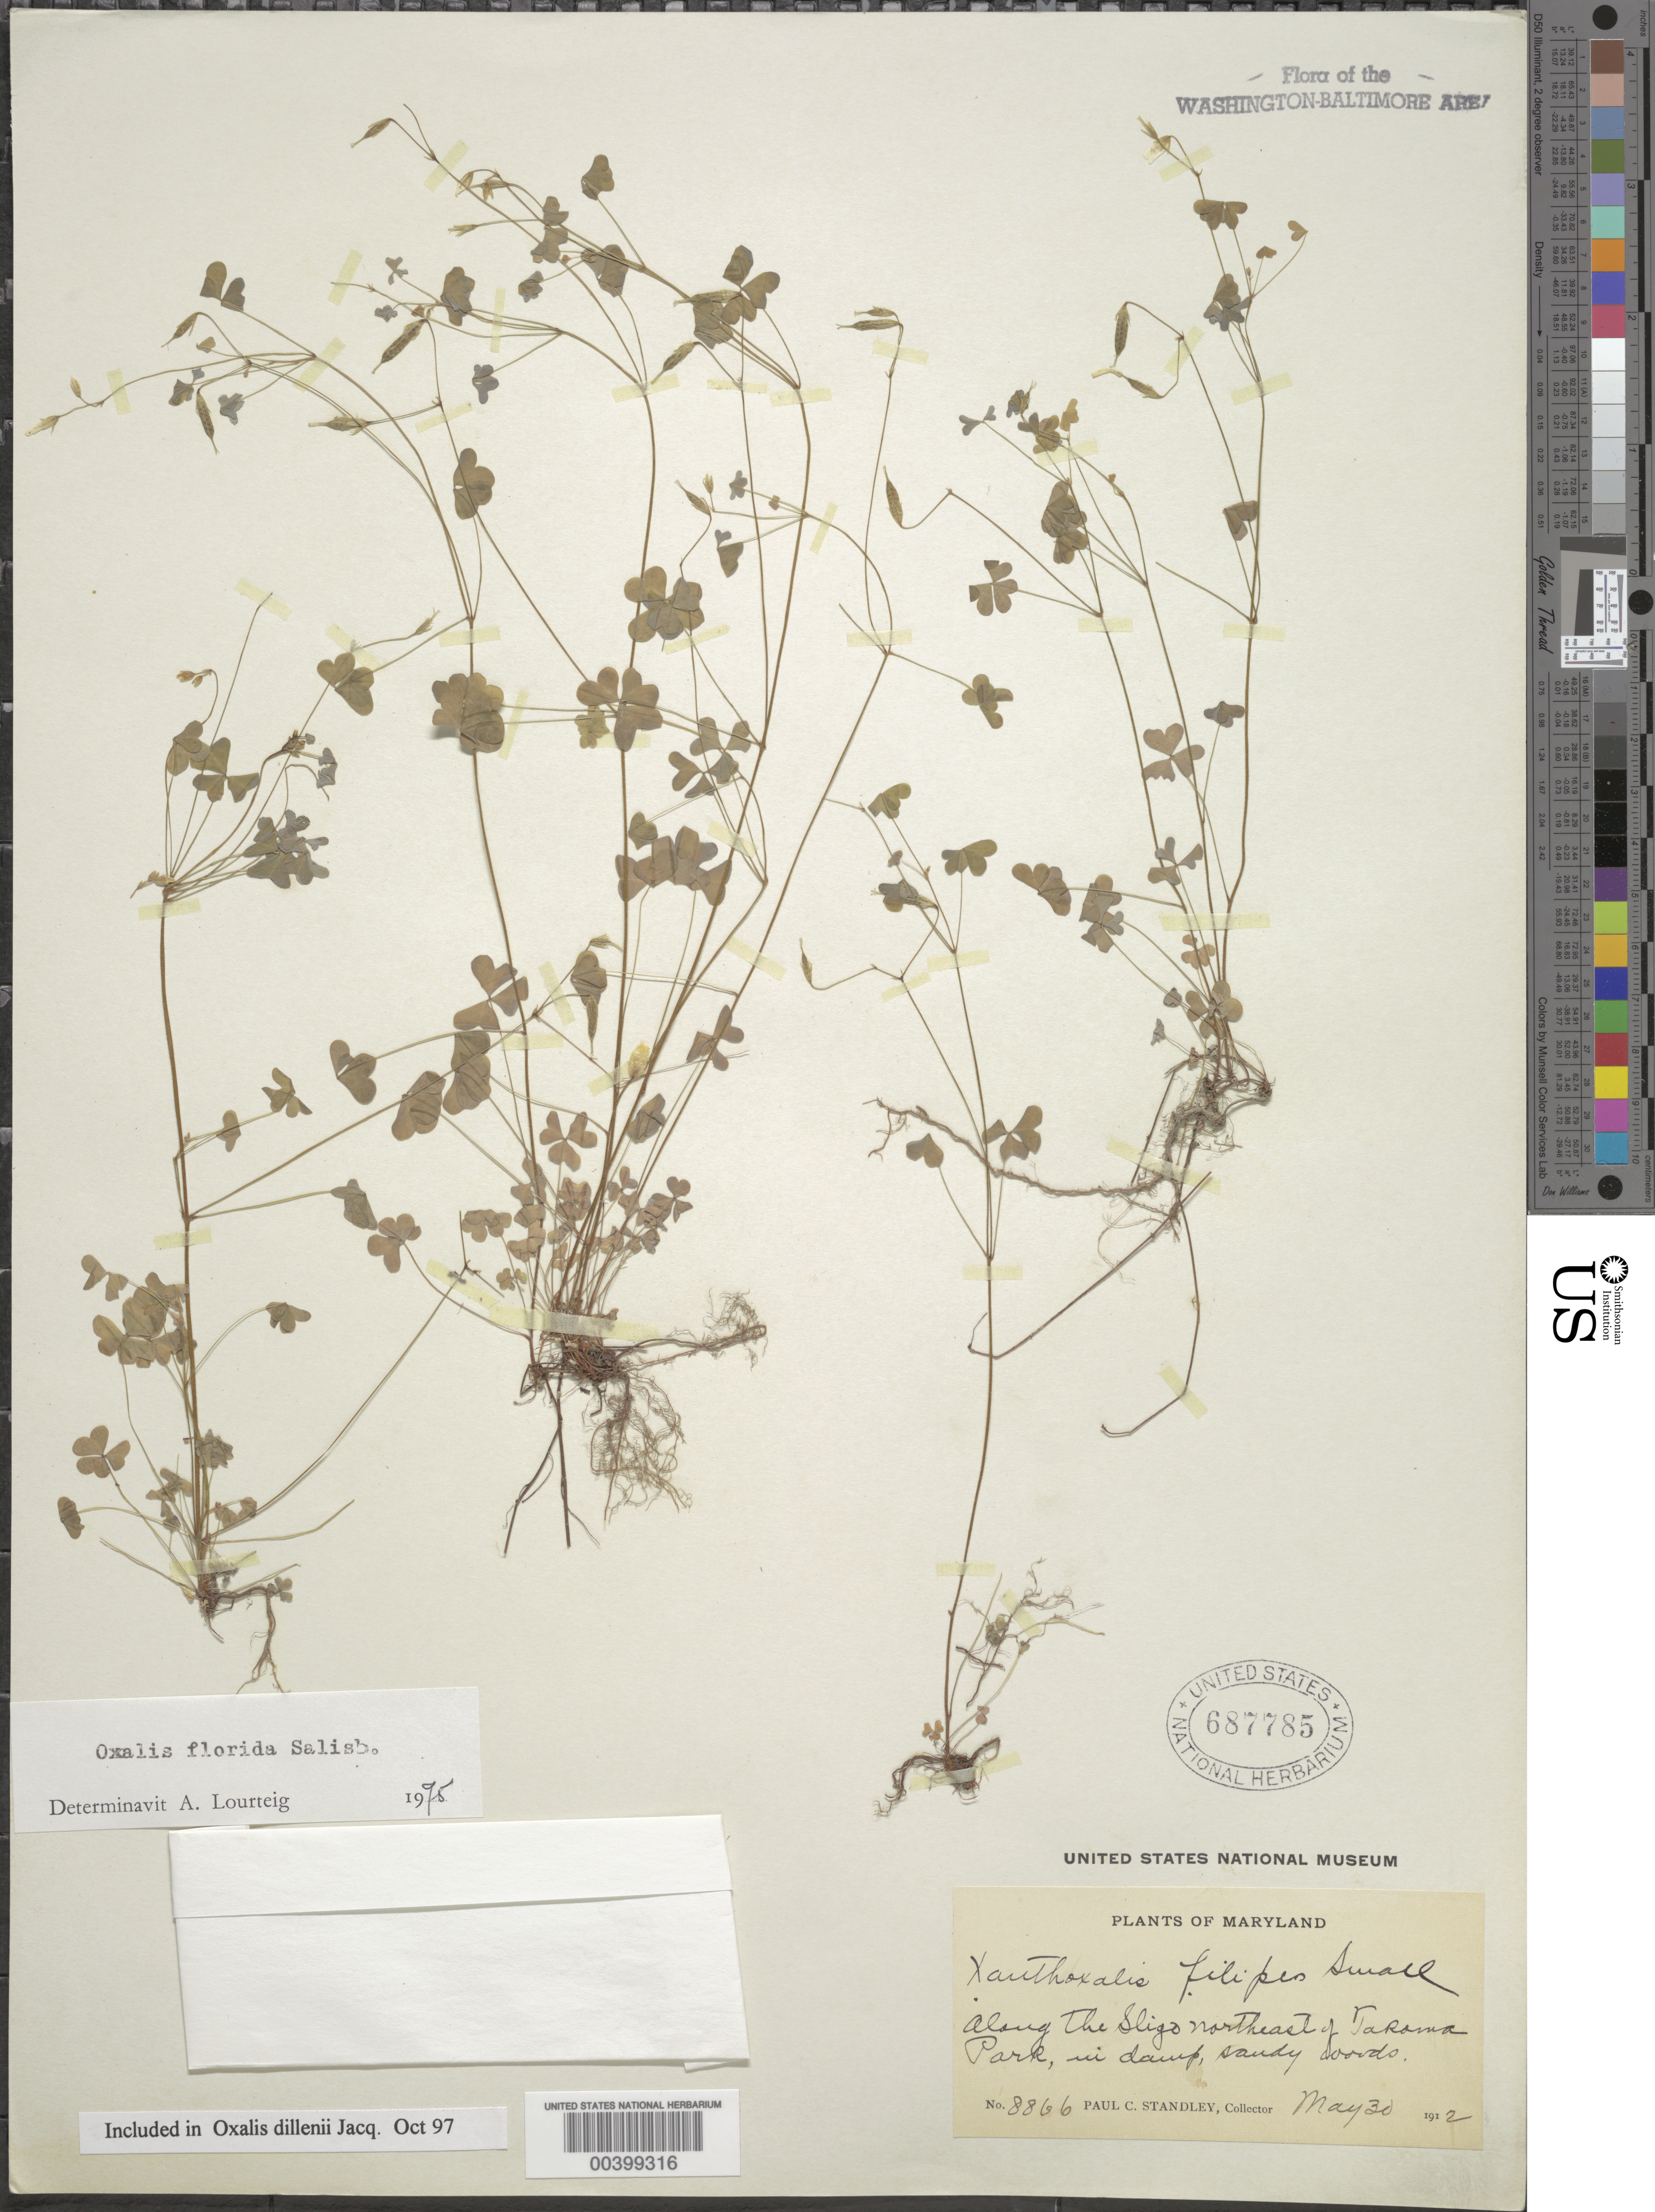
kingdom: Plantae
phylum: Tracheophyta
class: Magnoliopsida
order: Oxalidales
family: Oxalidaceae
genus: Oxalis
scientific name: Oxalis dillenii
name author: Jacq.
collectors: P. C. Standley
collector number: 8866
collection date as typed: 30 May 1912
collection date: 1912-05-30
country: United States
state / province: Maryland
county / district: Montgomery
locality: Sligo, northeast of Takoma Park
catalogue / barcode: US 687785